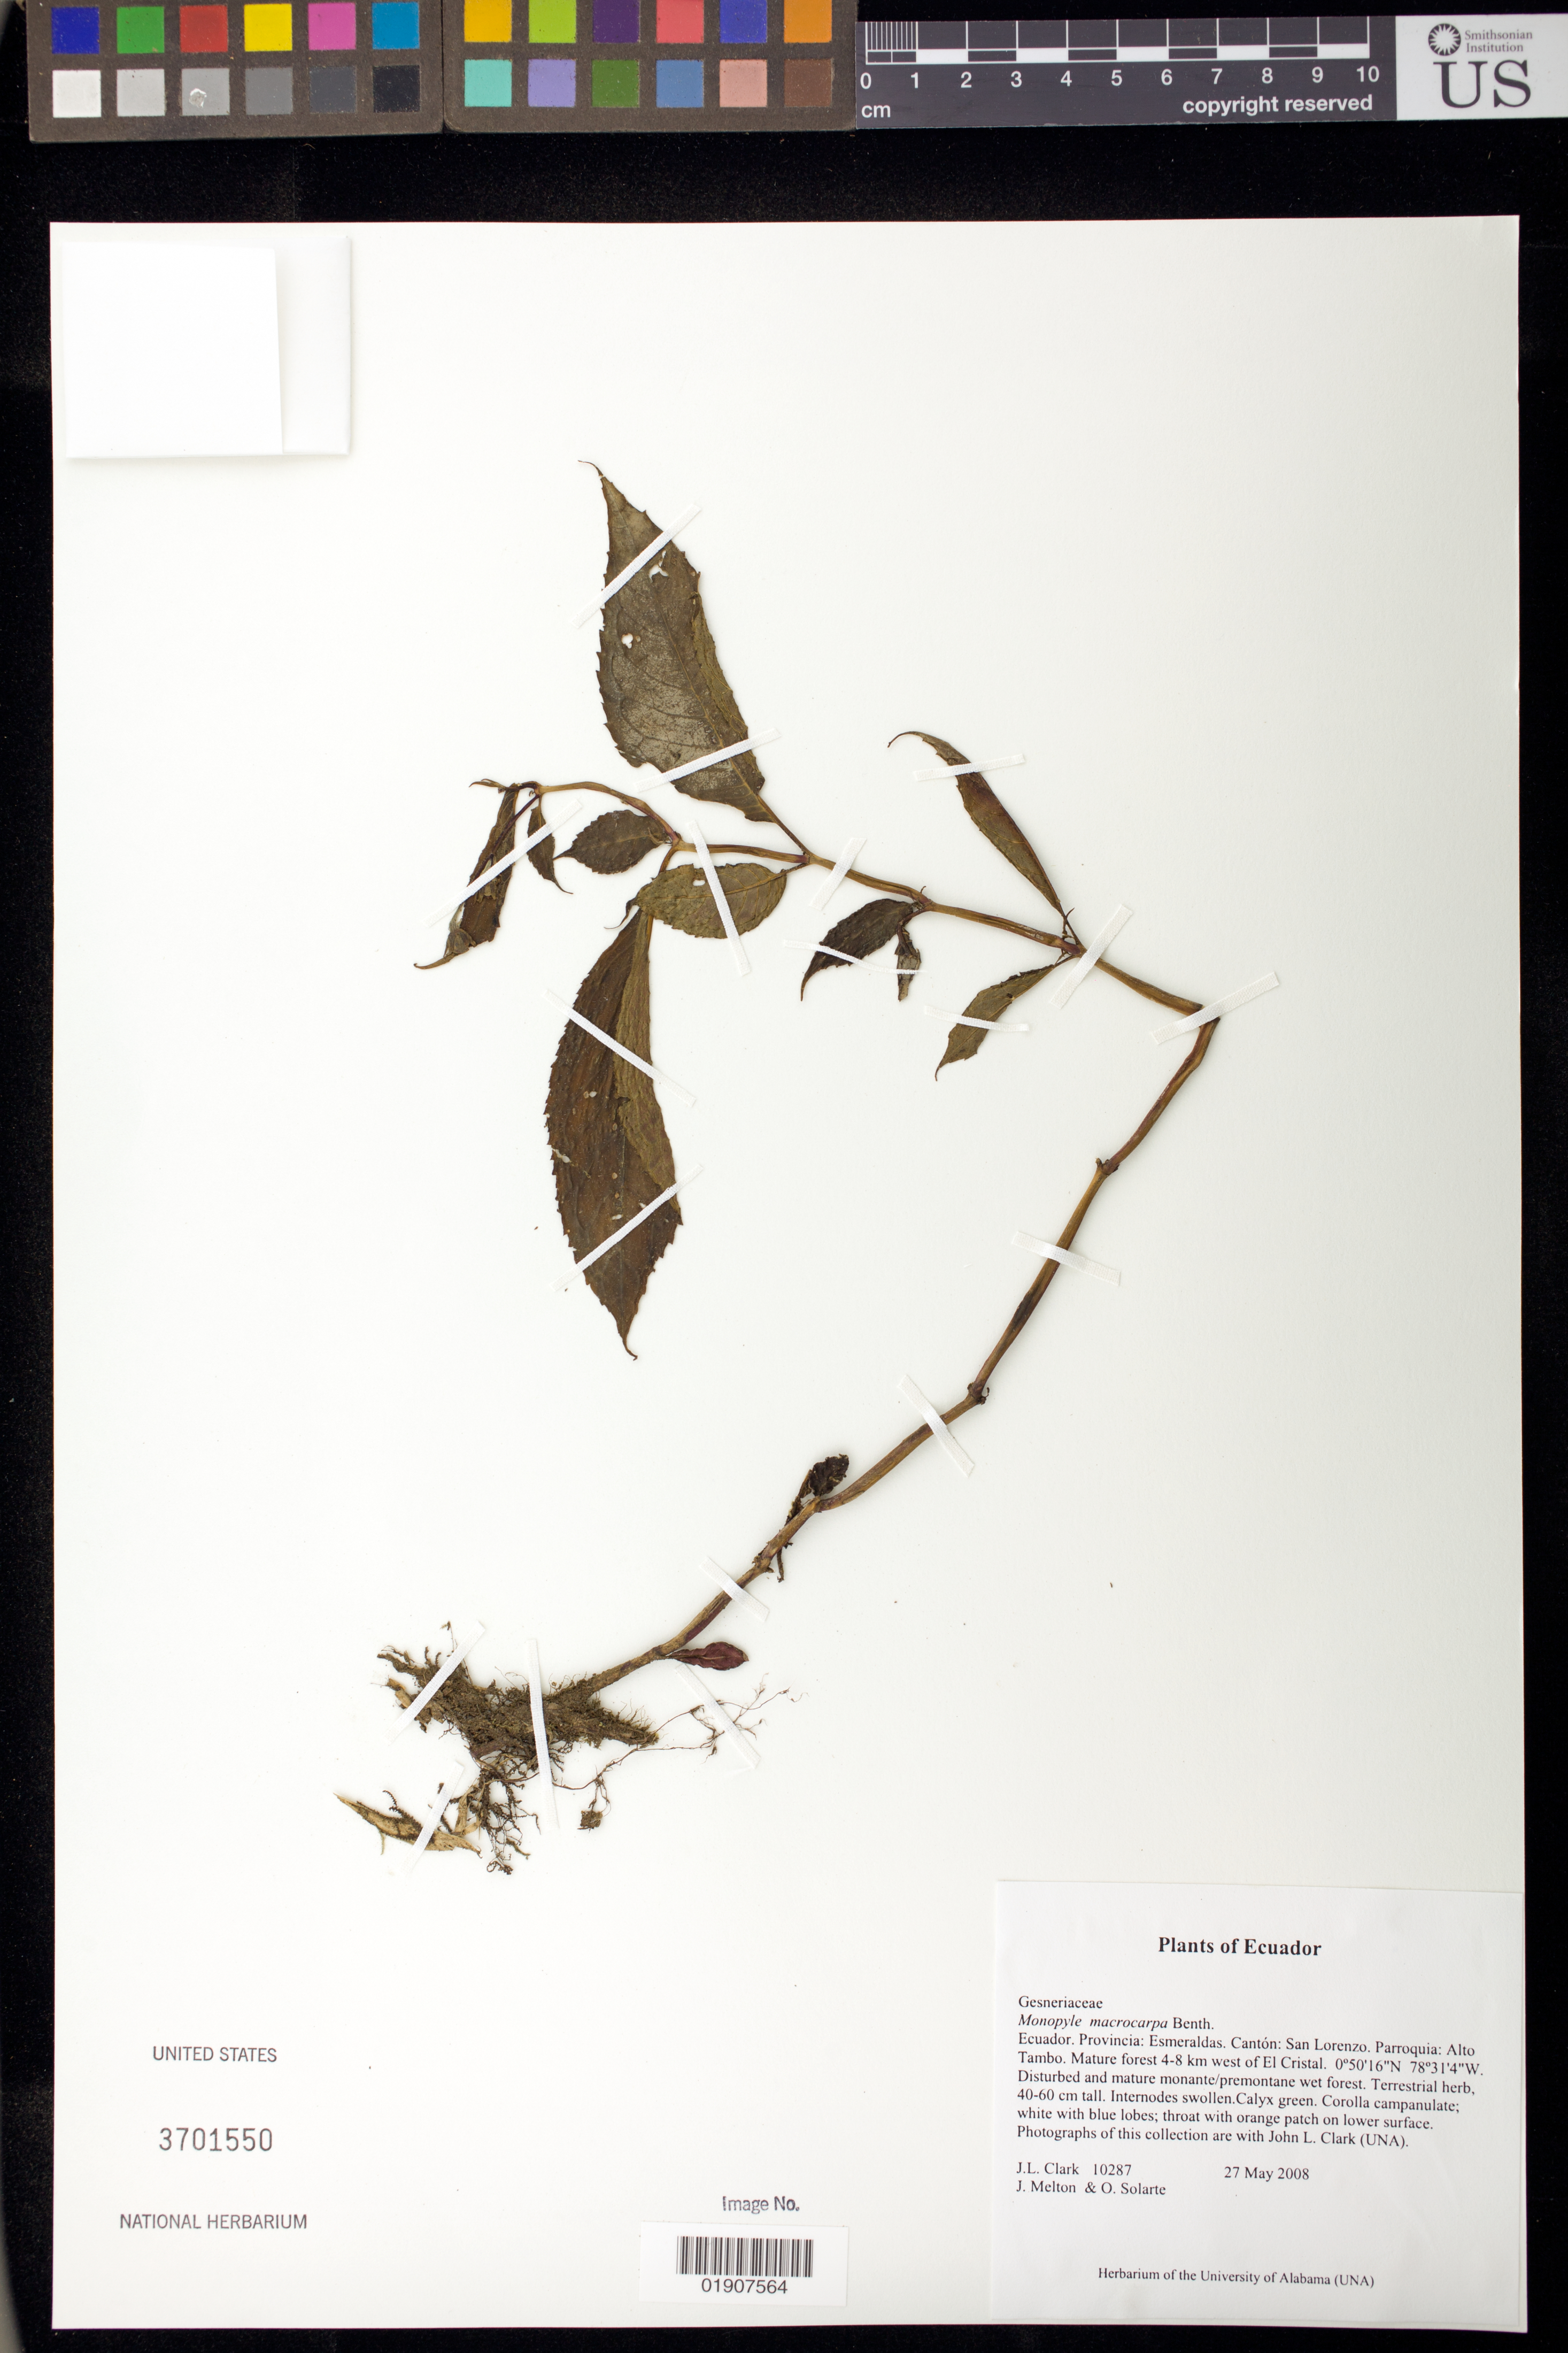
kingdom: Plantae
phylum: Tracheophyta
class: Magnoliopsida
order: Lamiales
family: Gesneriaceae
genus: Monopyle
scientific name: Monopyle chocoensis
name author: Keene & J.L. Clark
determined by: Clark, J. L., (SEL), The Marie Selby Botanical Garden (UNITED STATES)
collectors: J. L. Clark, J. Melton & O. Solarte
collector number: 10287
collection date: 2008-05-27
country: Ecuador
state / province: Esmeraldas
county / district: San Lorenzo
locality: Provincia: Esmeraldas. Cantón: San Lorenzo. Parroquia: Alto Tambo. Mature forest 4-8 km west of El Cristal.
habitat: Disturbed and mature monante/premontane wet forest.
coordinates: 0 50 16 N, 78 31 4 W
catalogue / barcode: US 3701550